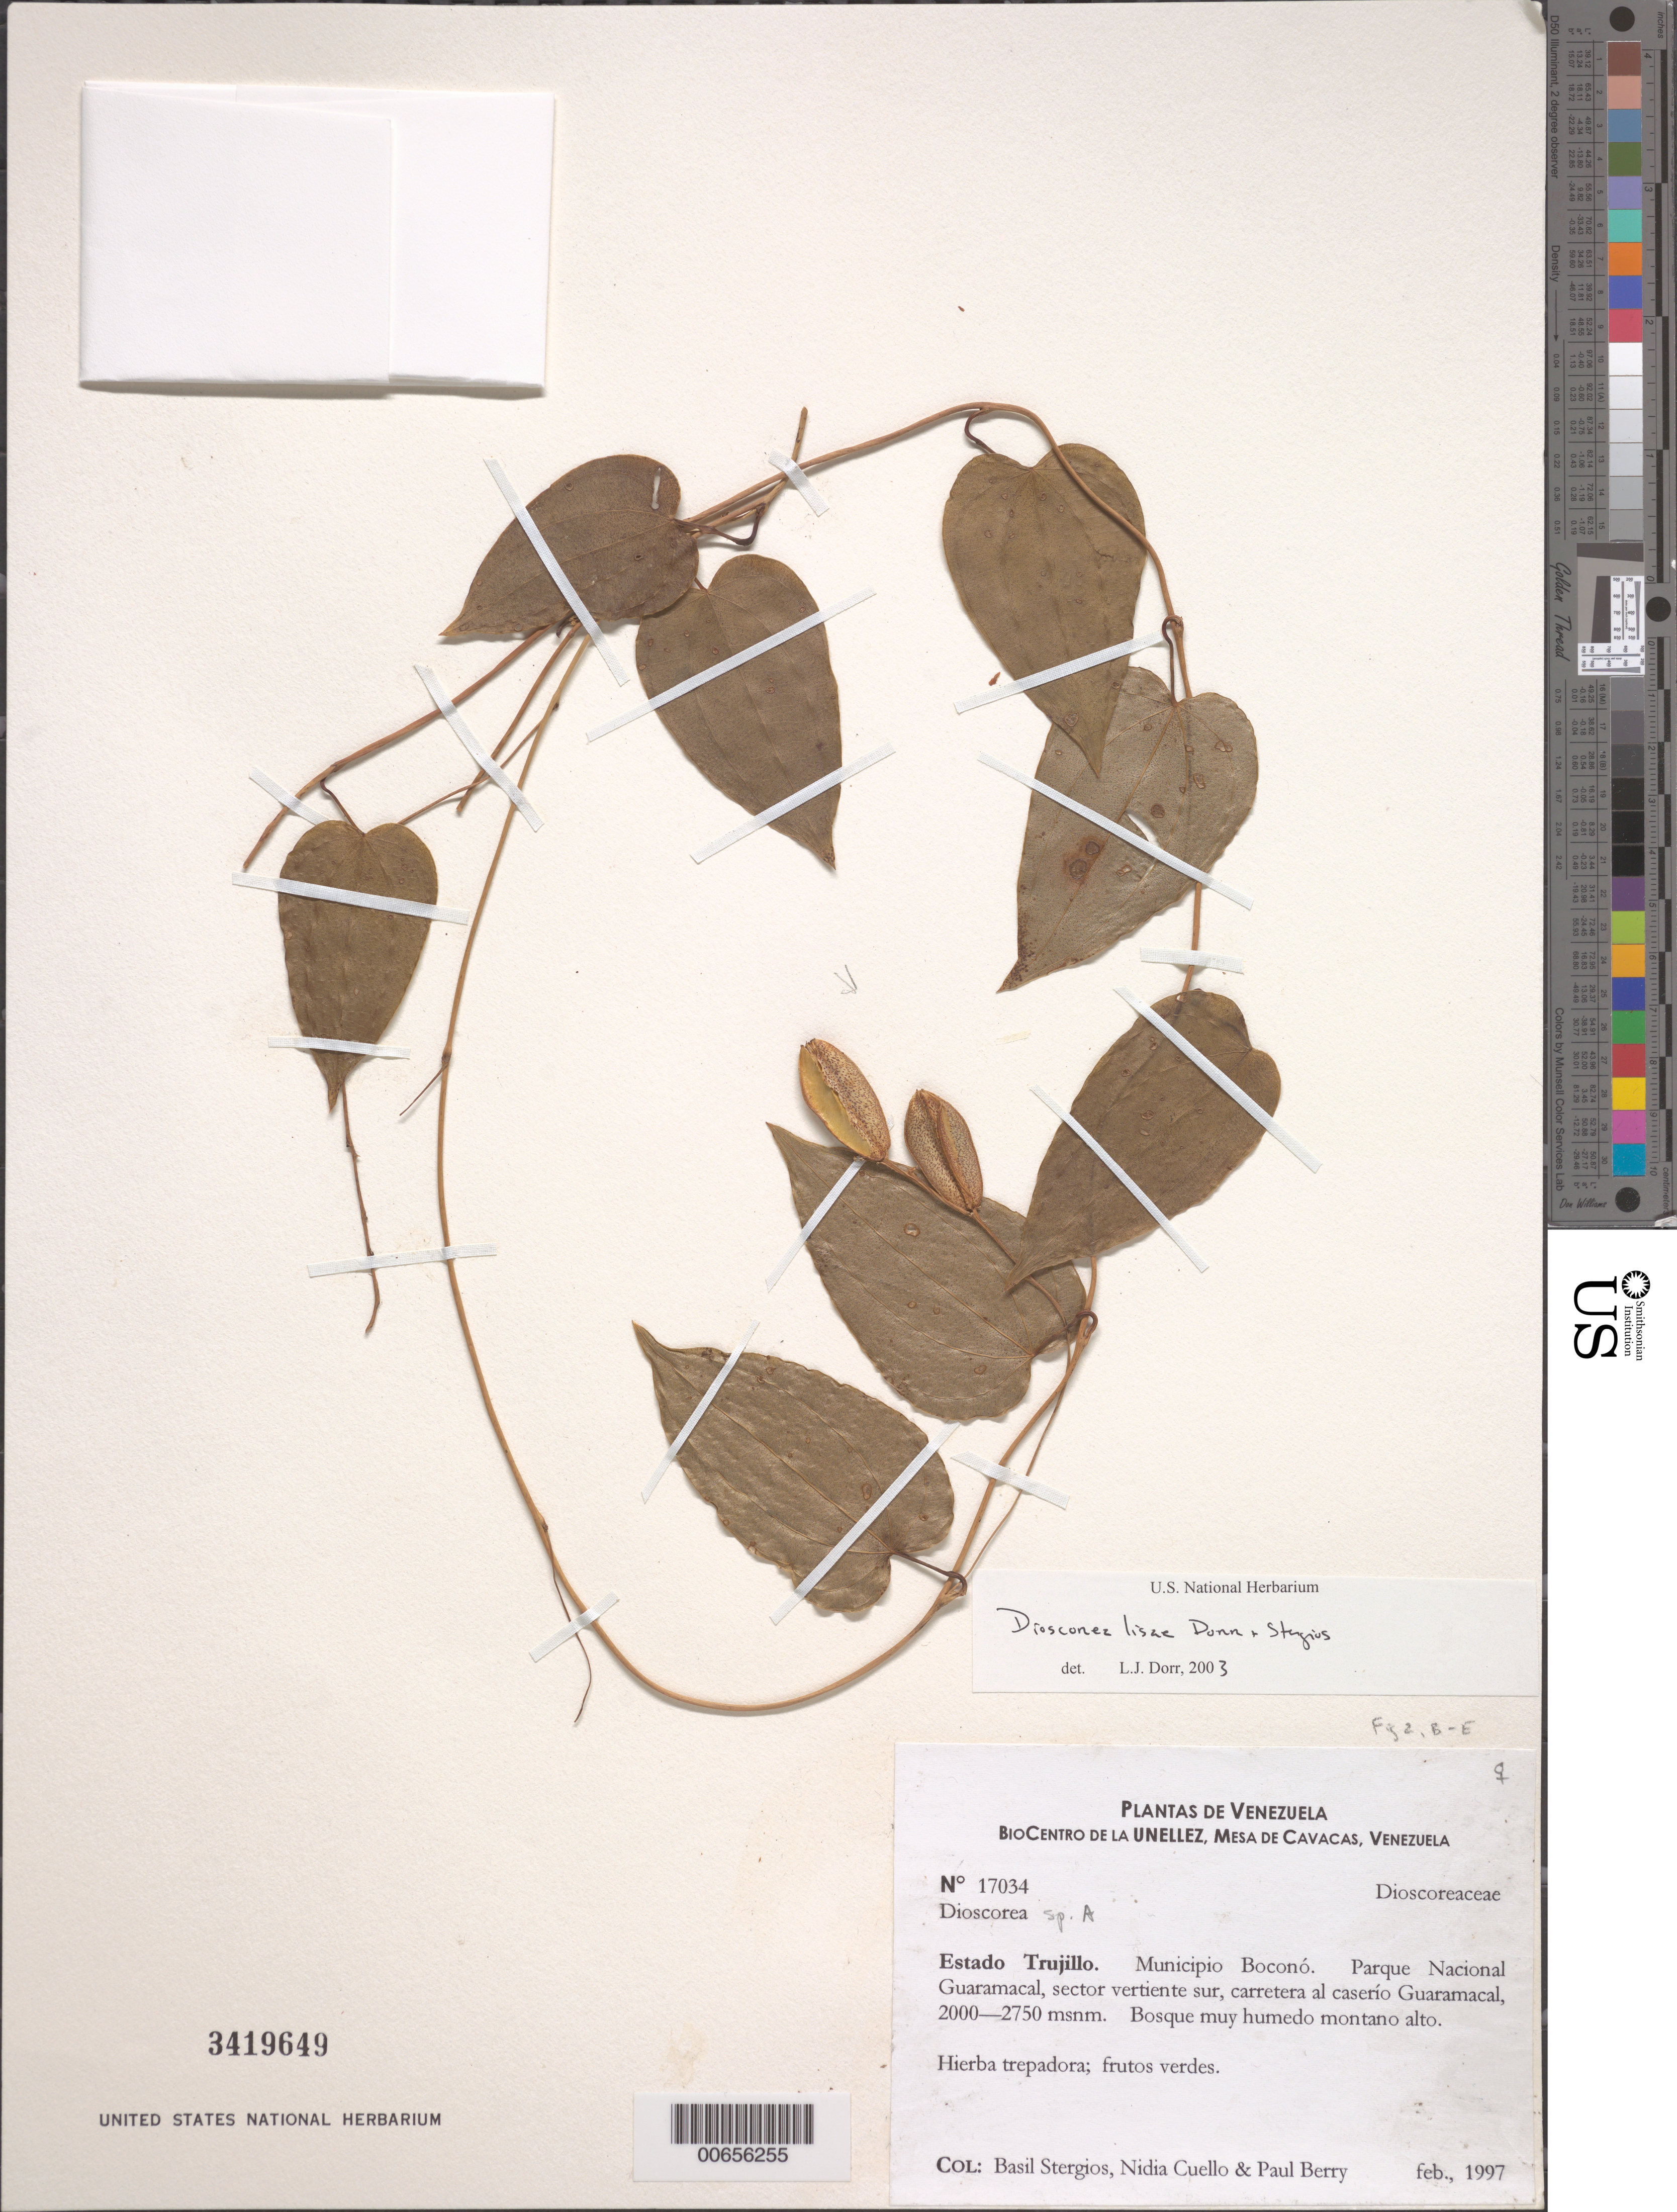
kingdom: Plantae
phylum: Tracheophyta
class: Liliopsida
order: Dioscoreales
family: Dioscoreaceae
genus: Dioscorea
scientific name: Dioscorea lisae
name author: Dorr & Stergios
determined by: Dorr, L. J., (BOT), Smithsonian Institution - National Museum of Natural History (UNITED STATES)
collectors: B. G. Stergios, N. L. Cuello & P. Berry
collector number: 17034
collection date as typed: Feb 1997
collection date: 1997-02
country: Venezuela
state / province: Trujillo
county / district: Boconó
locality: Parque Nacional Guaramacal. Sector vertiente S. Carretera al caserío Guaramacal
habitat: Bosque muy húmedo montano alto.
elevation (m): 2000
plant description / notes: PORT, US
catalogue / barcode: US 3419649